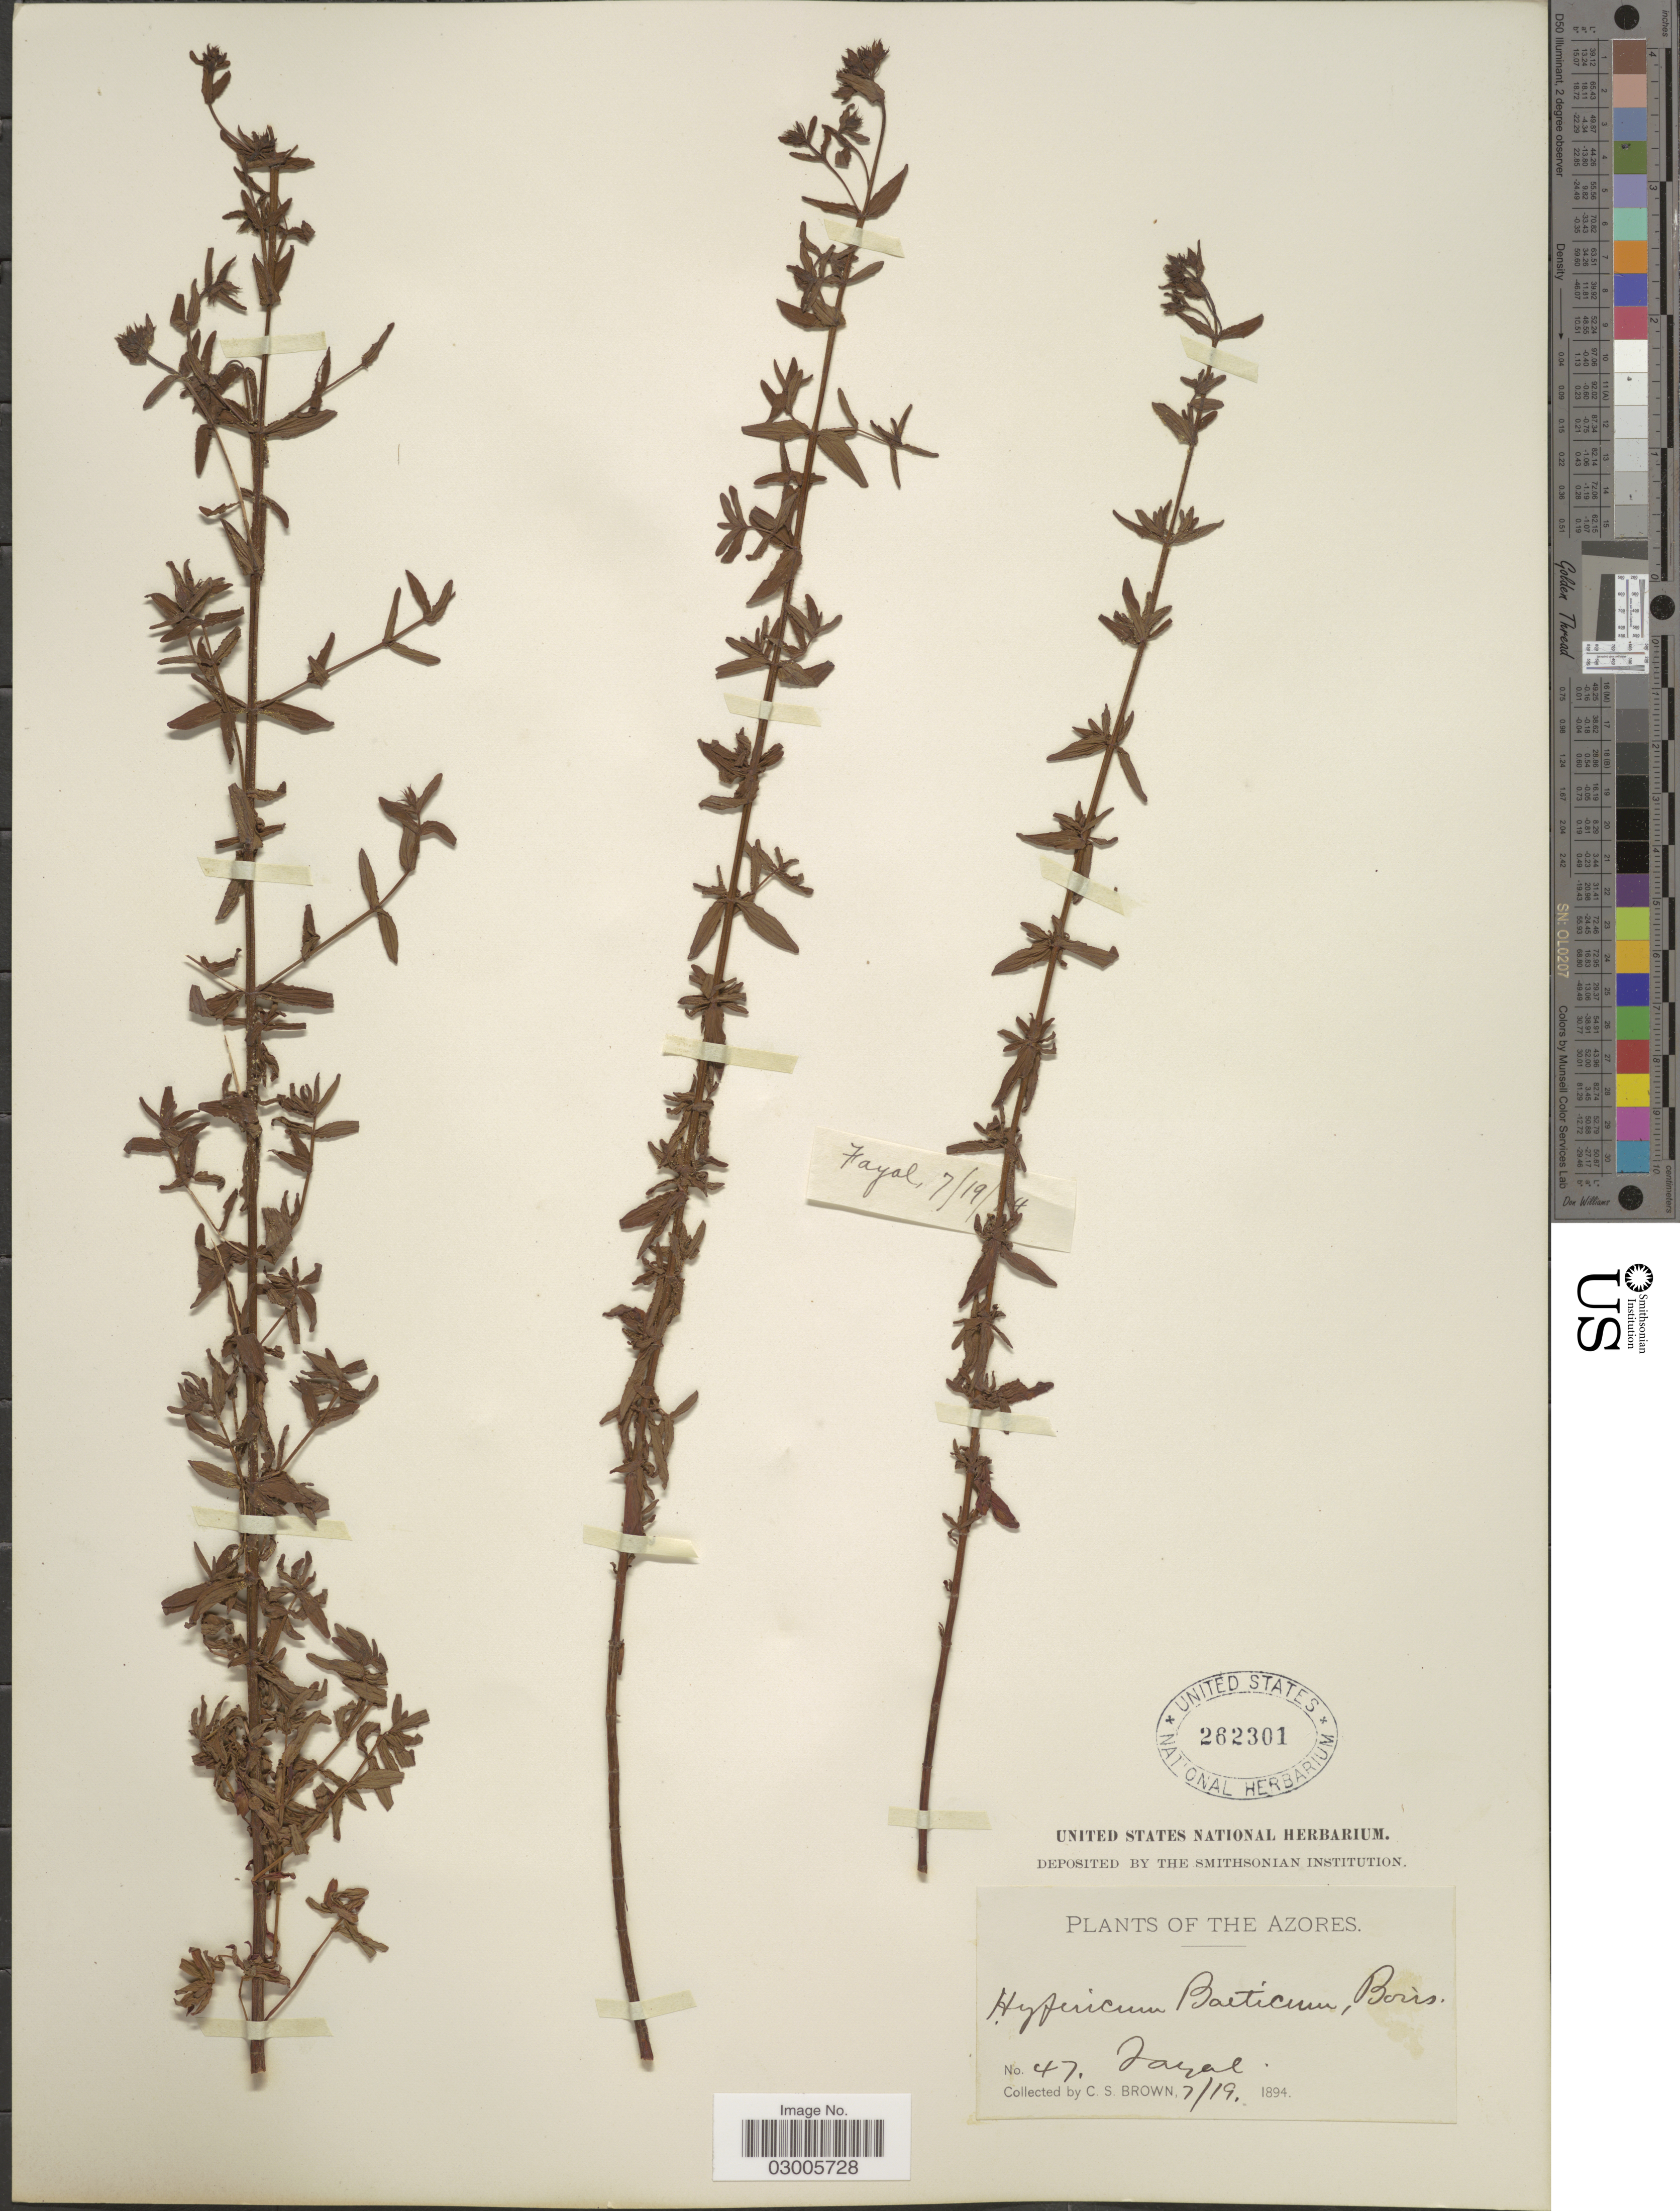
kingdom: Plantae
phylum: Tracheophyta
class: Magnoliopsida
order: Malpighiales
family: Hypericaceae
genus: Hypericum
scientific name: Hypericum boeticum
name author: Boiss.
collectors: C. S. Brown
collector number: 47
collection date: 1894-07-19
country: Portugal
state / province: Azores (Aut. Reg.)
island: Faial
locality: Fayal.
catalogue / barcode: US 262301